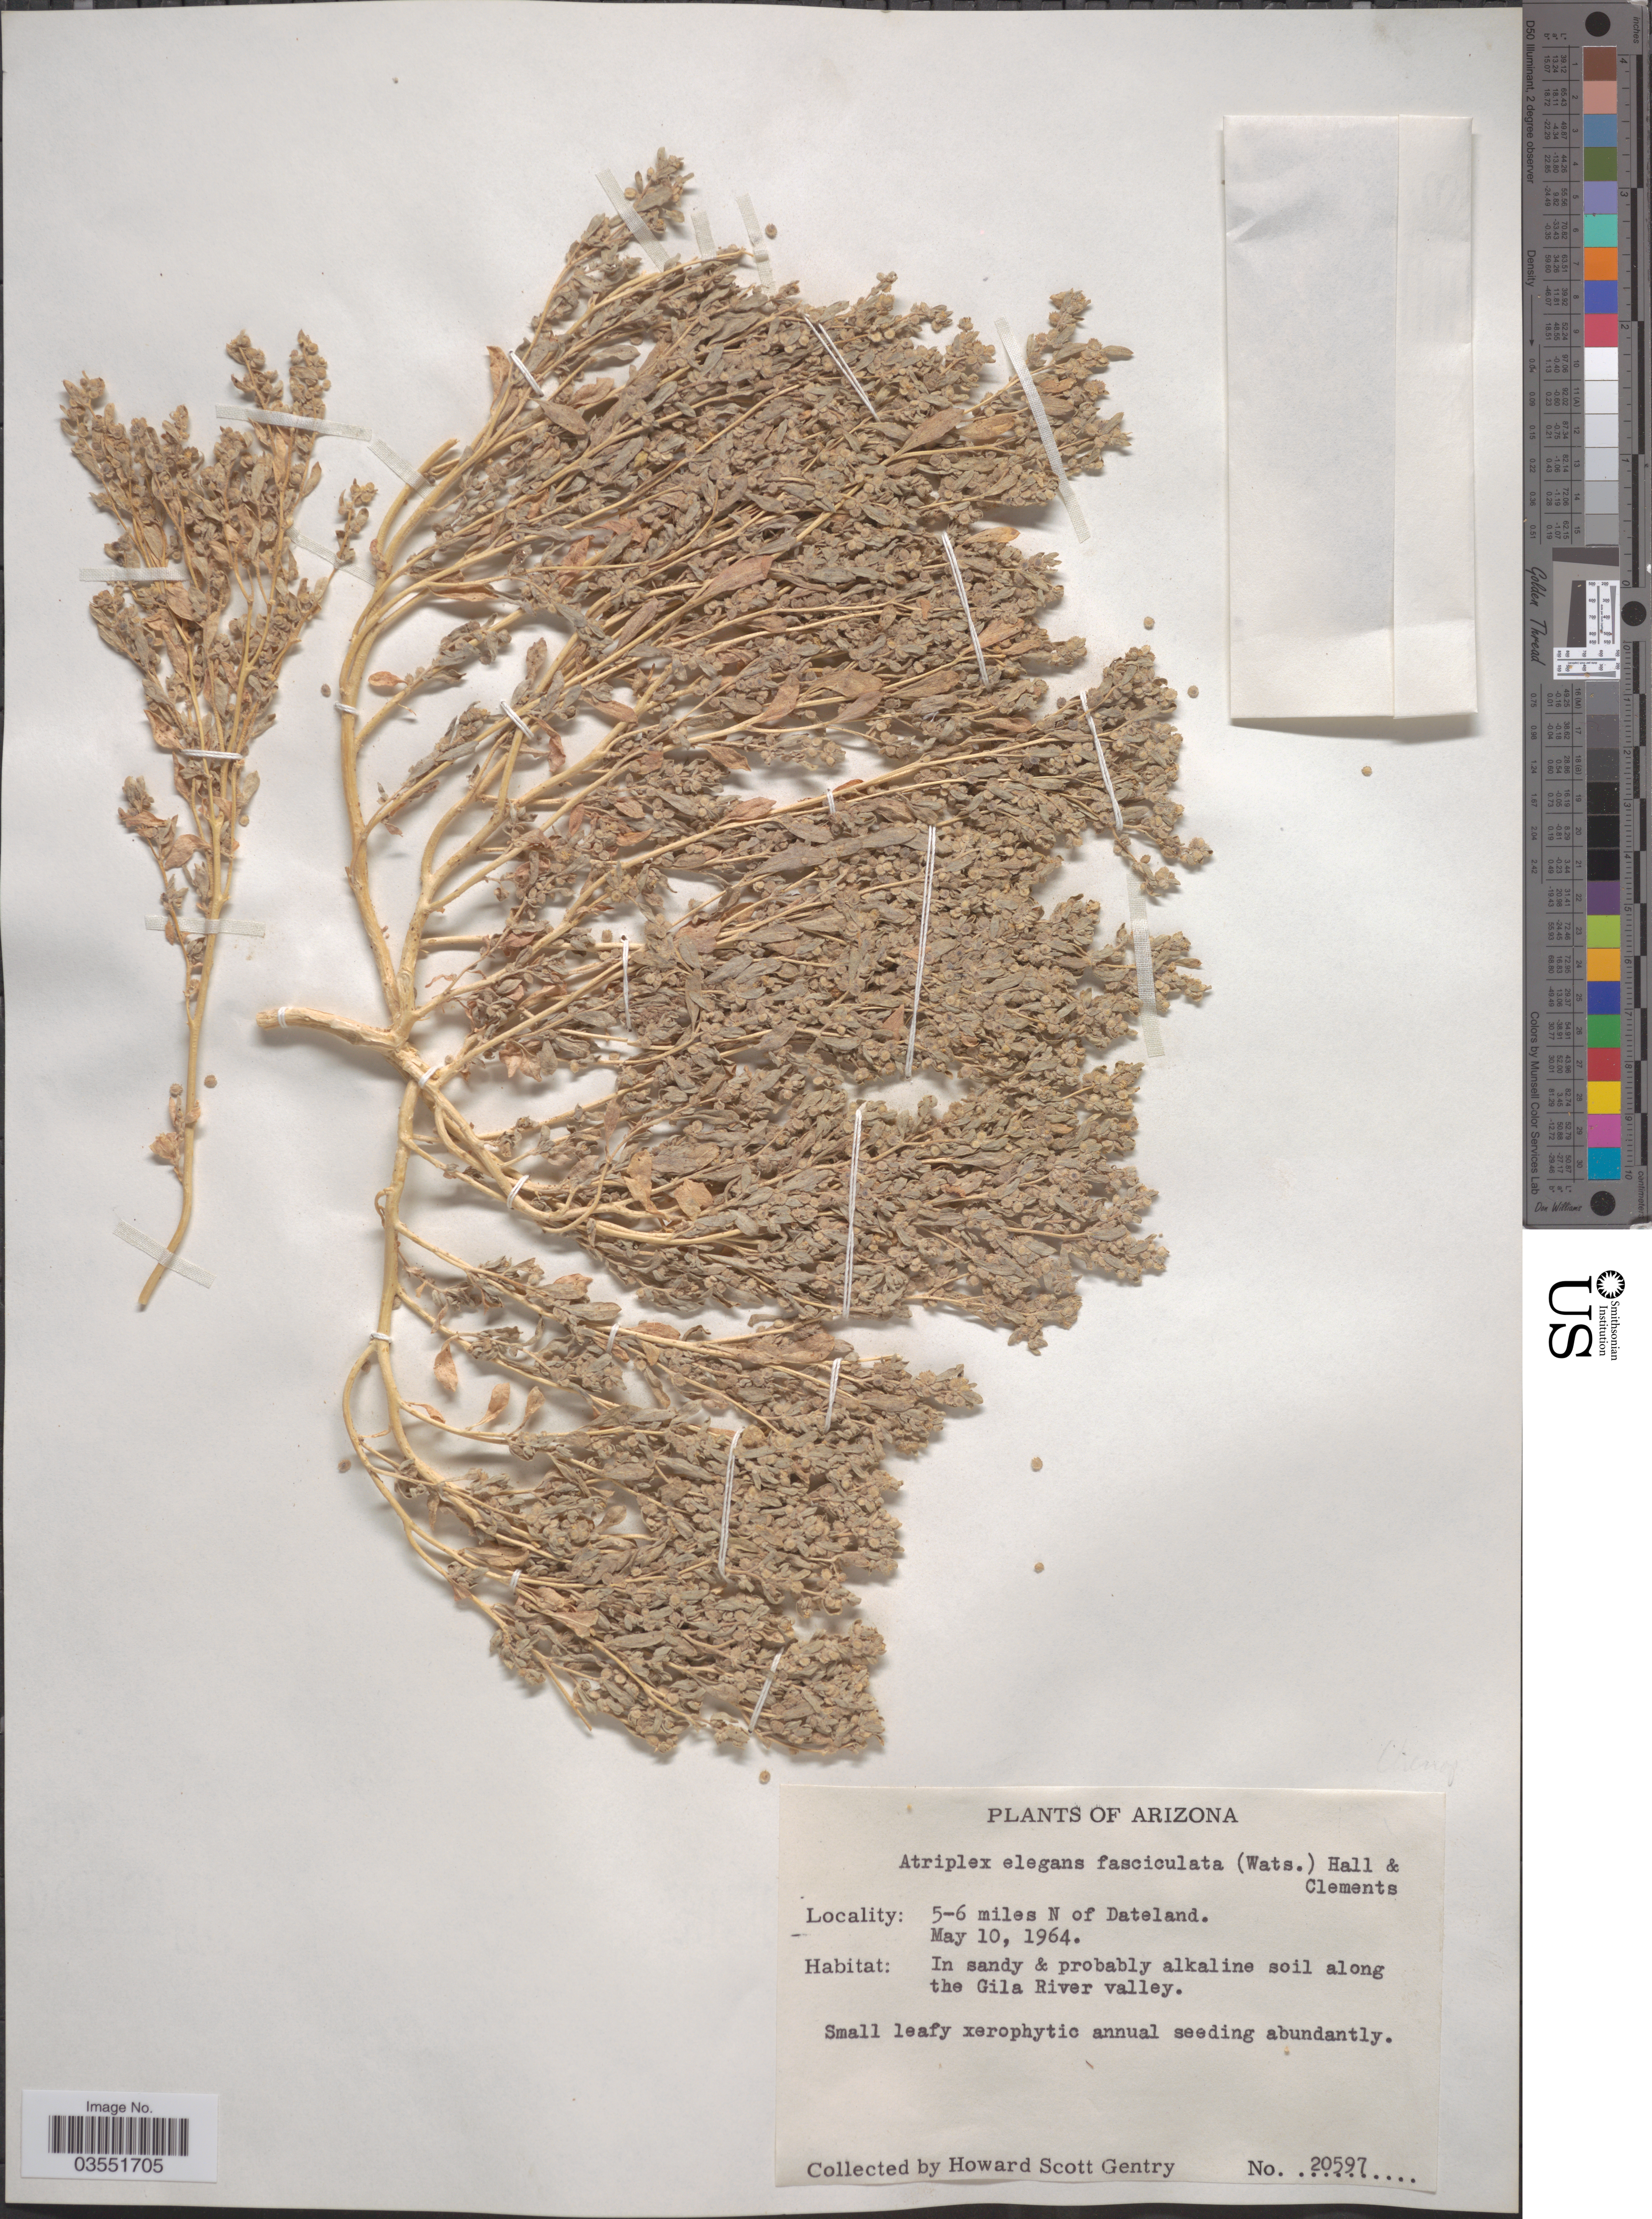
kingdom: Plantae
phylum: Tracheophyta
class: Magnoliopsida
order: Caryophyllales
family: Amaranthaceae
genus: Atriplex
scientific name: Atriplex elegans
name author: (Moq.) D. Dietr.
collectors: H. S. Gentry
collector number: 20597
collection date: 1964-05-10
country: United States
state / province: Arizona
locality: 5-6 miles N of dateland. Along the Gila River Valley.